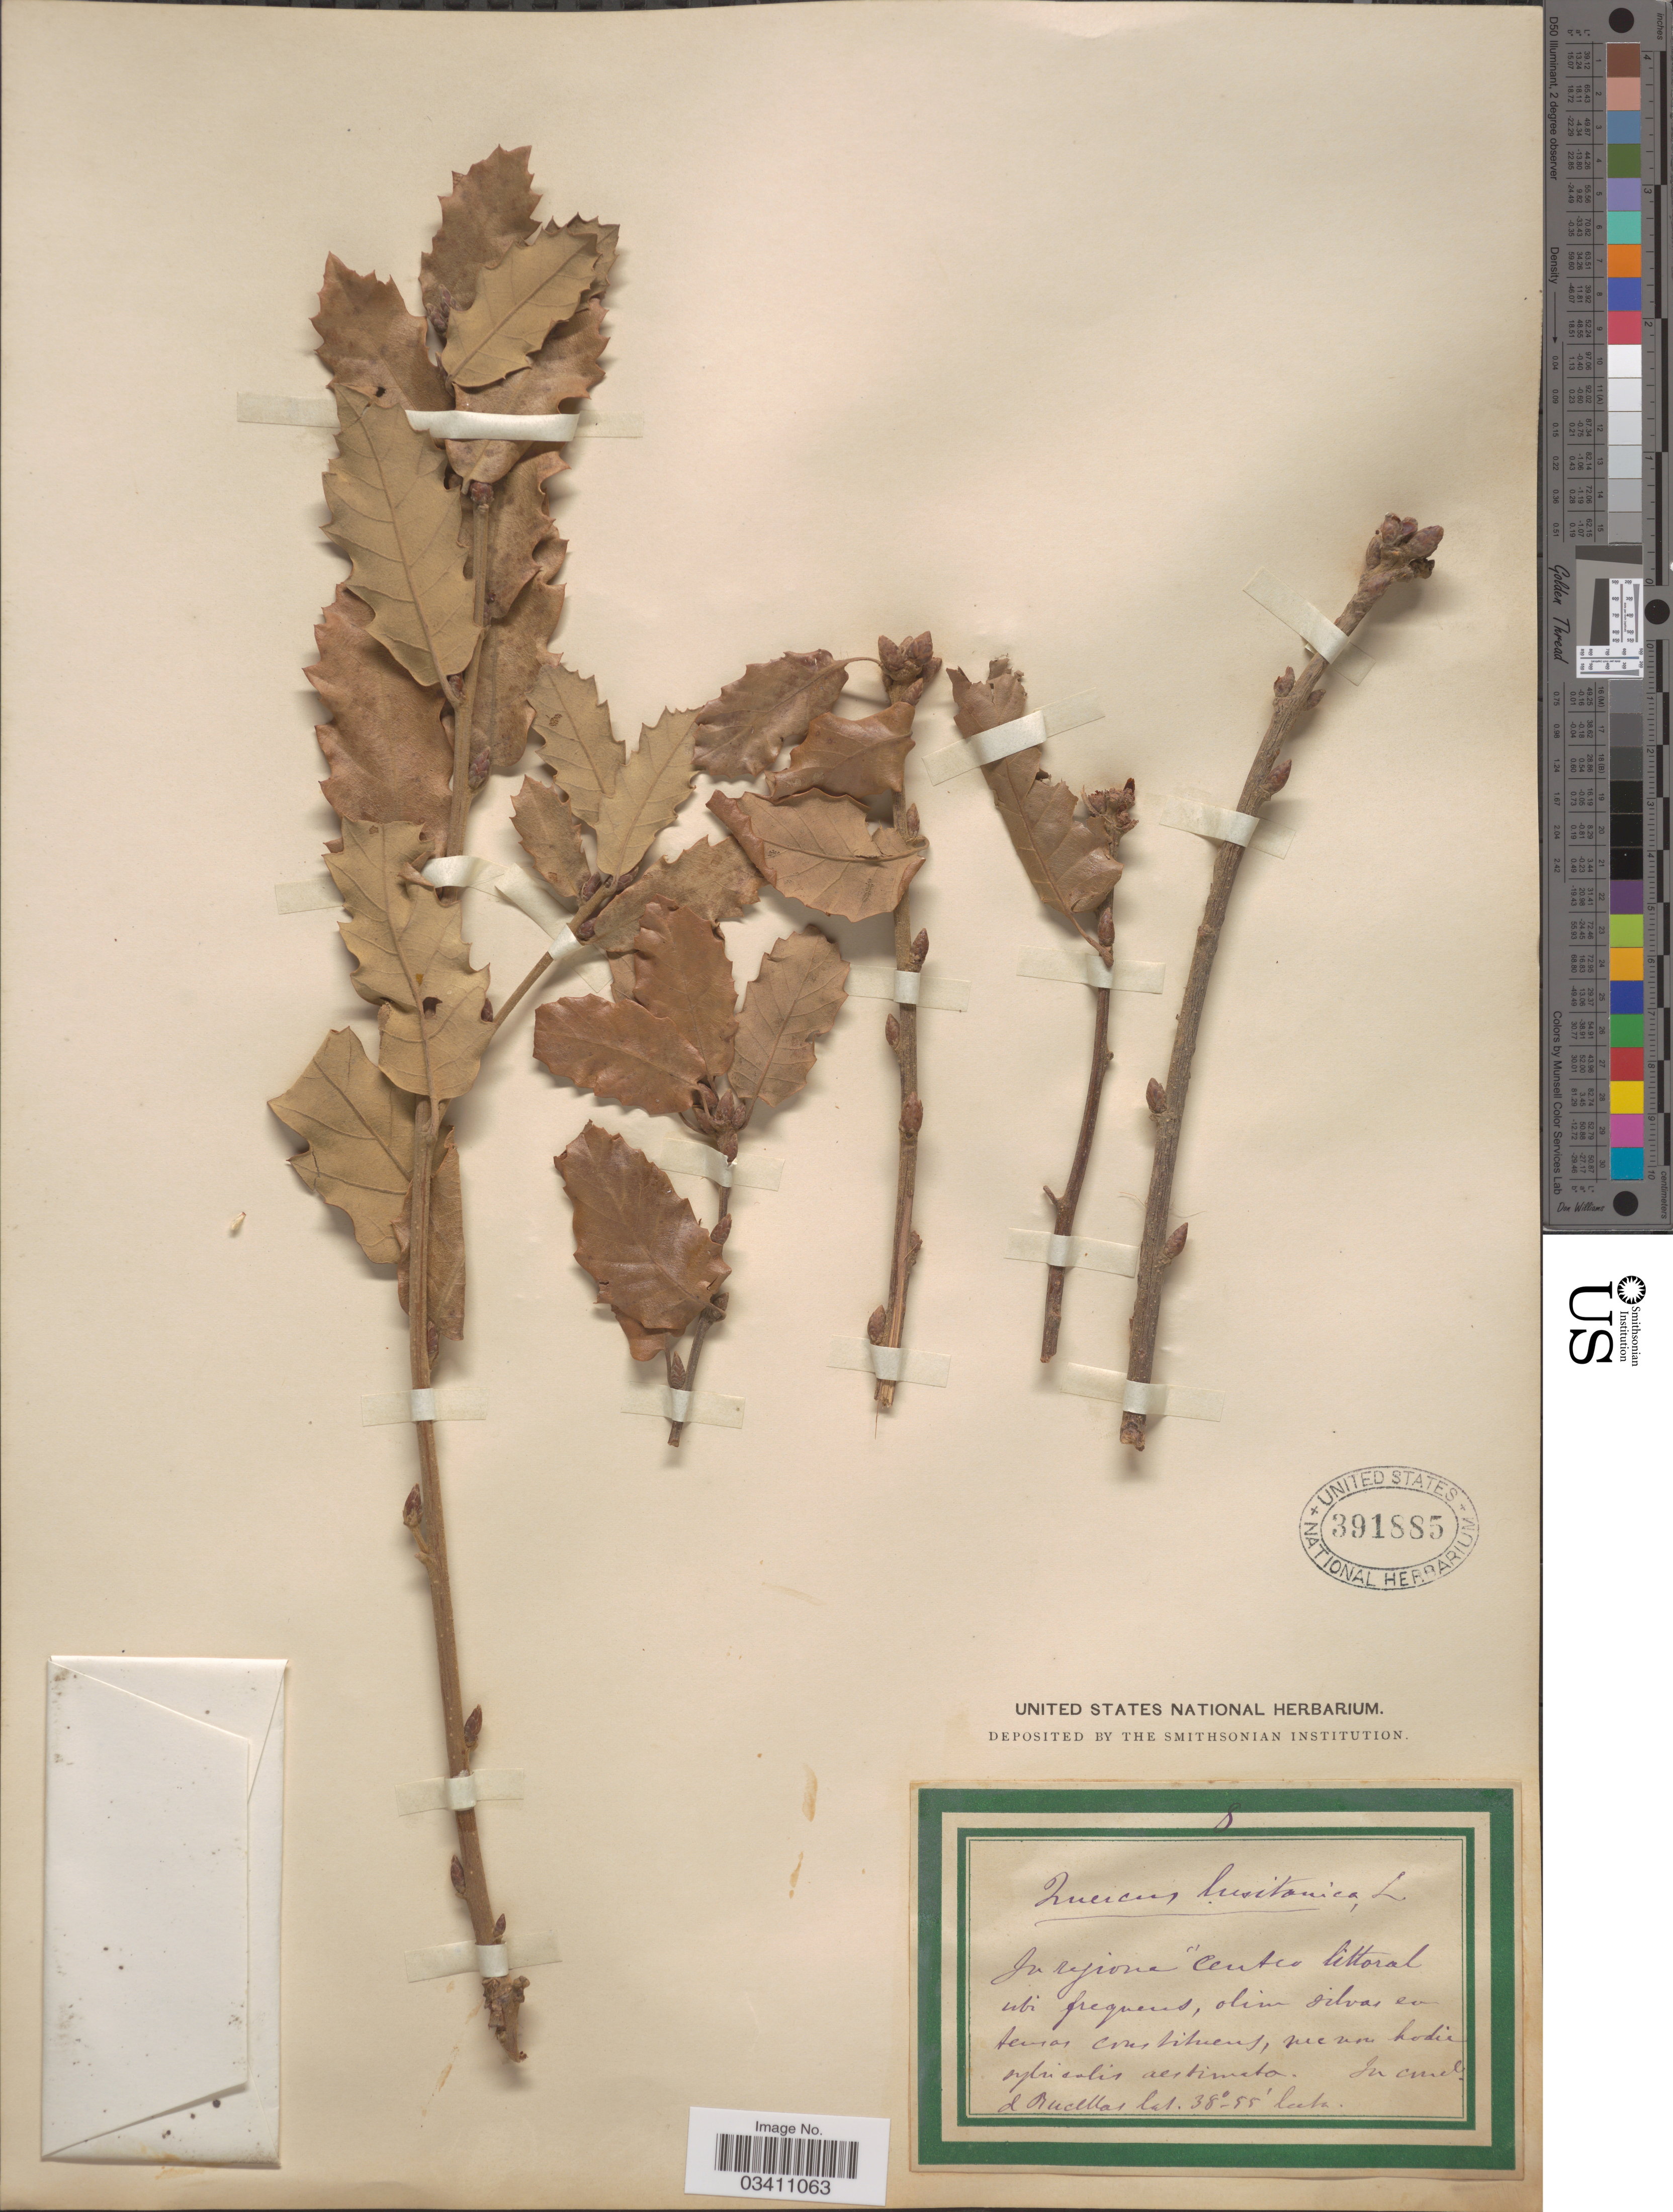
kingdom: Plantae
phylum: Tracheophyta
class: Magnoliopsida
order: Fagales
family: Fagaceae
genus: Quercus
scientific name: Quercus lusitanica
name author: Lam.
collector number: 8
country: Portugal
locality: In regione Centre littoral ubi frequens, olim silvas en tensas com silens, peuna hodie sylvi solis aestimato. In cmel de Buccllas. [interpreted]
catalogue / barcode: US 391885